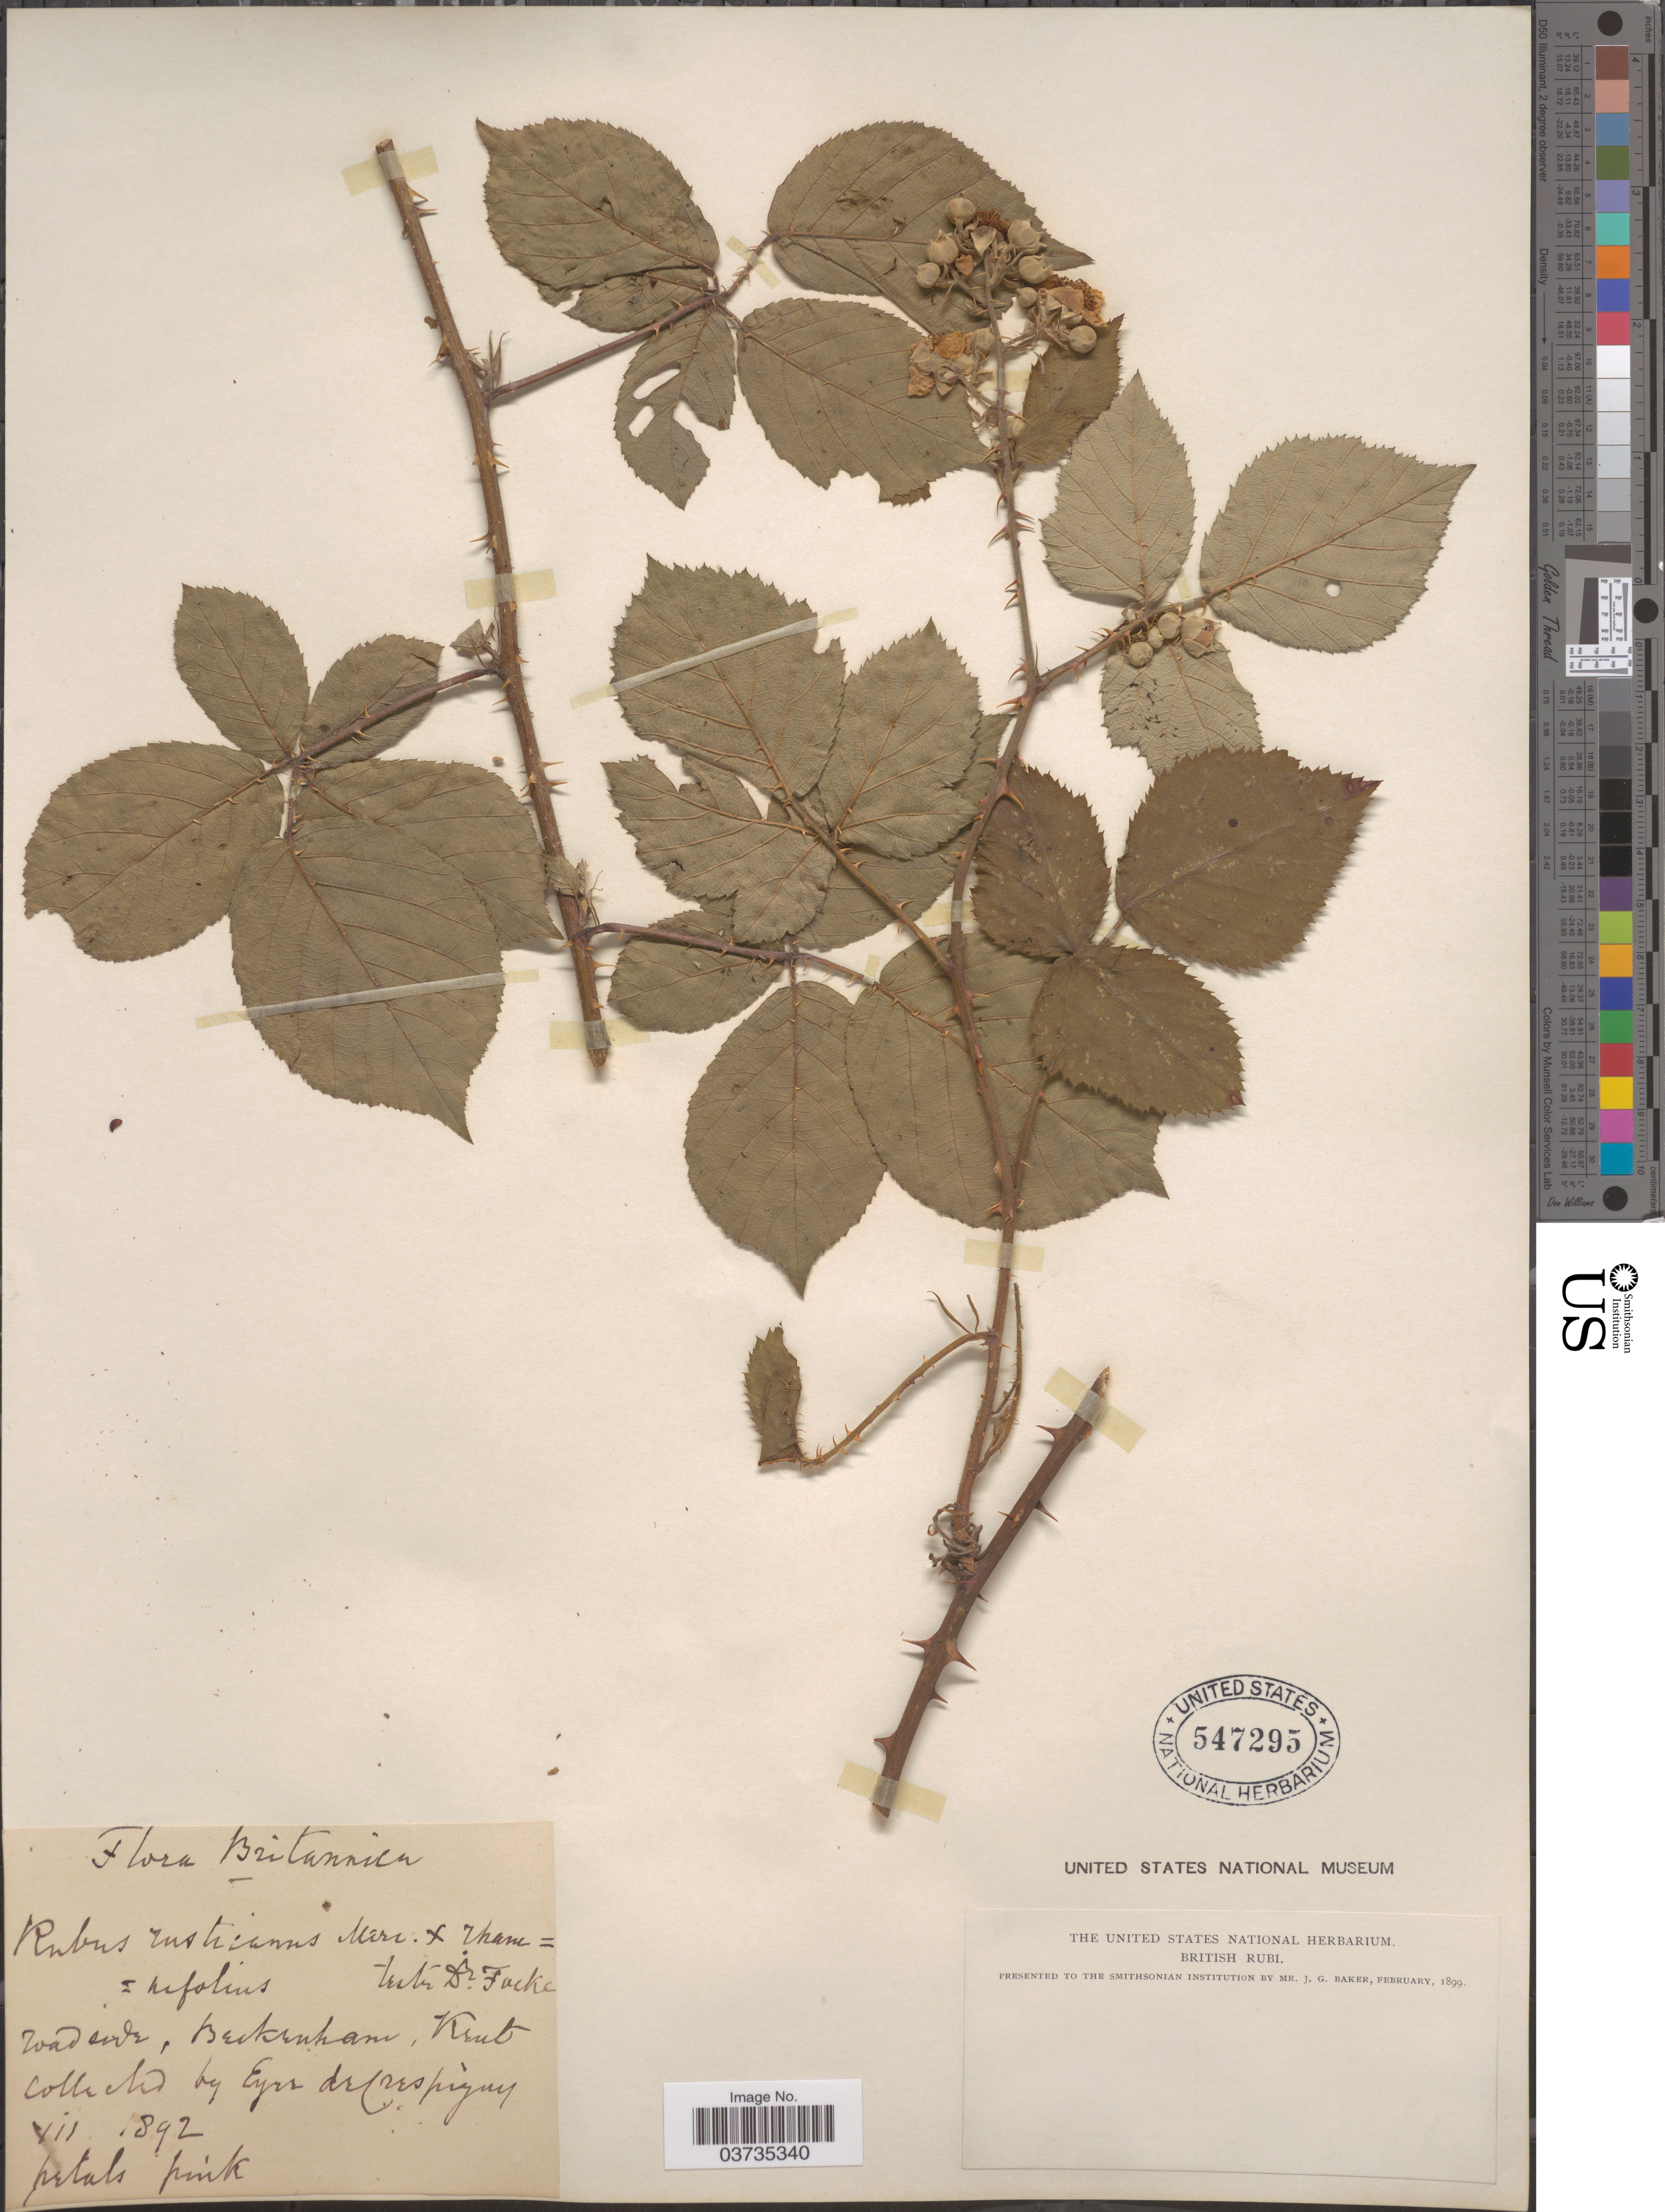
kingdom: Plantae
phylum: Tracheophyta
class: Magnoliopsida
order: Rosales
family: Rosaceae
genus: Rubus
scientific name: Rubus ulmifolius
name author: Schott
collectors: E. de Crespigny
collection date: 1892-03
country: United Kingdom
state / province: England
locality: Woodland Beckenham, Kent.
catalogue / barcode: US 547295